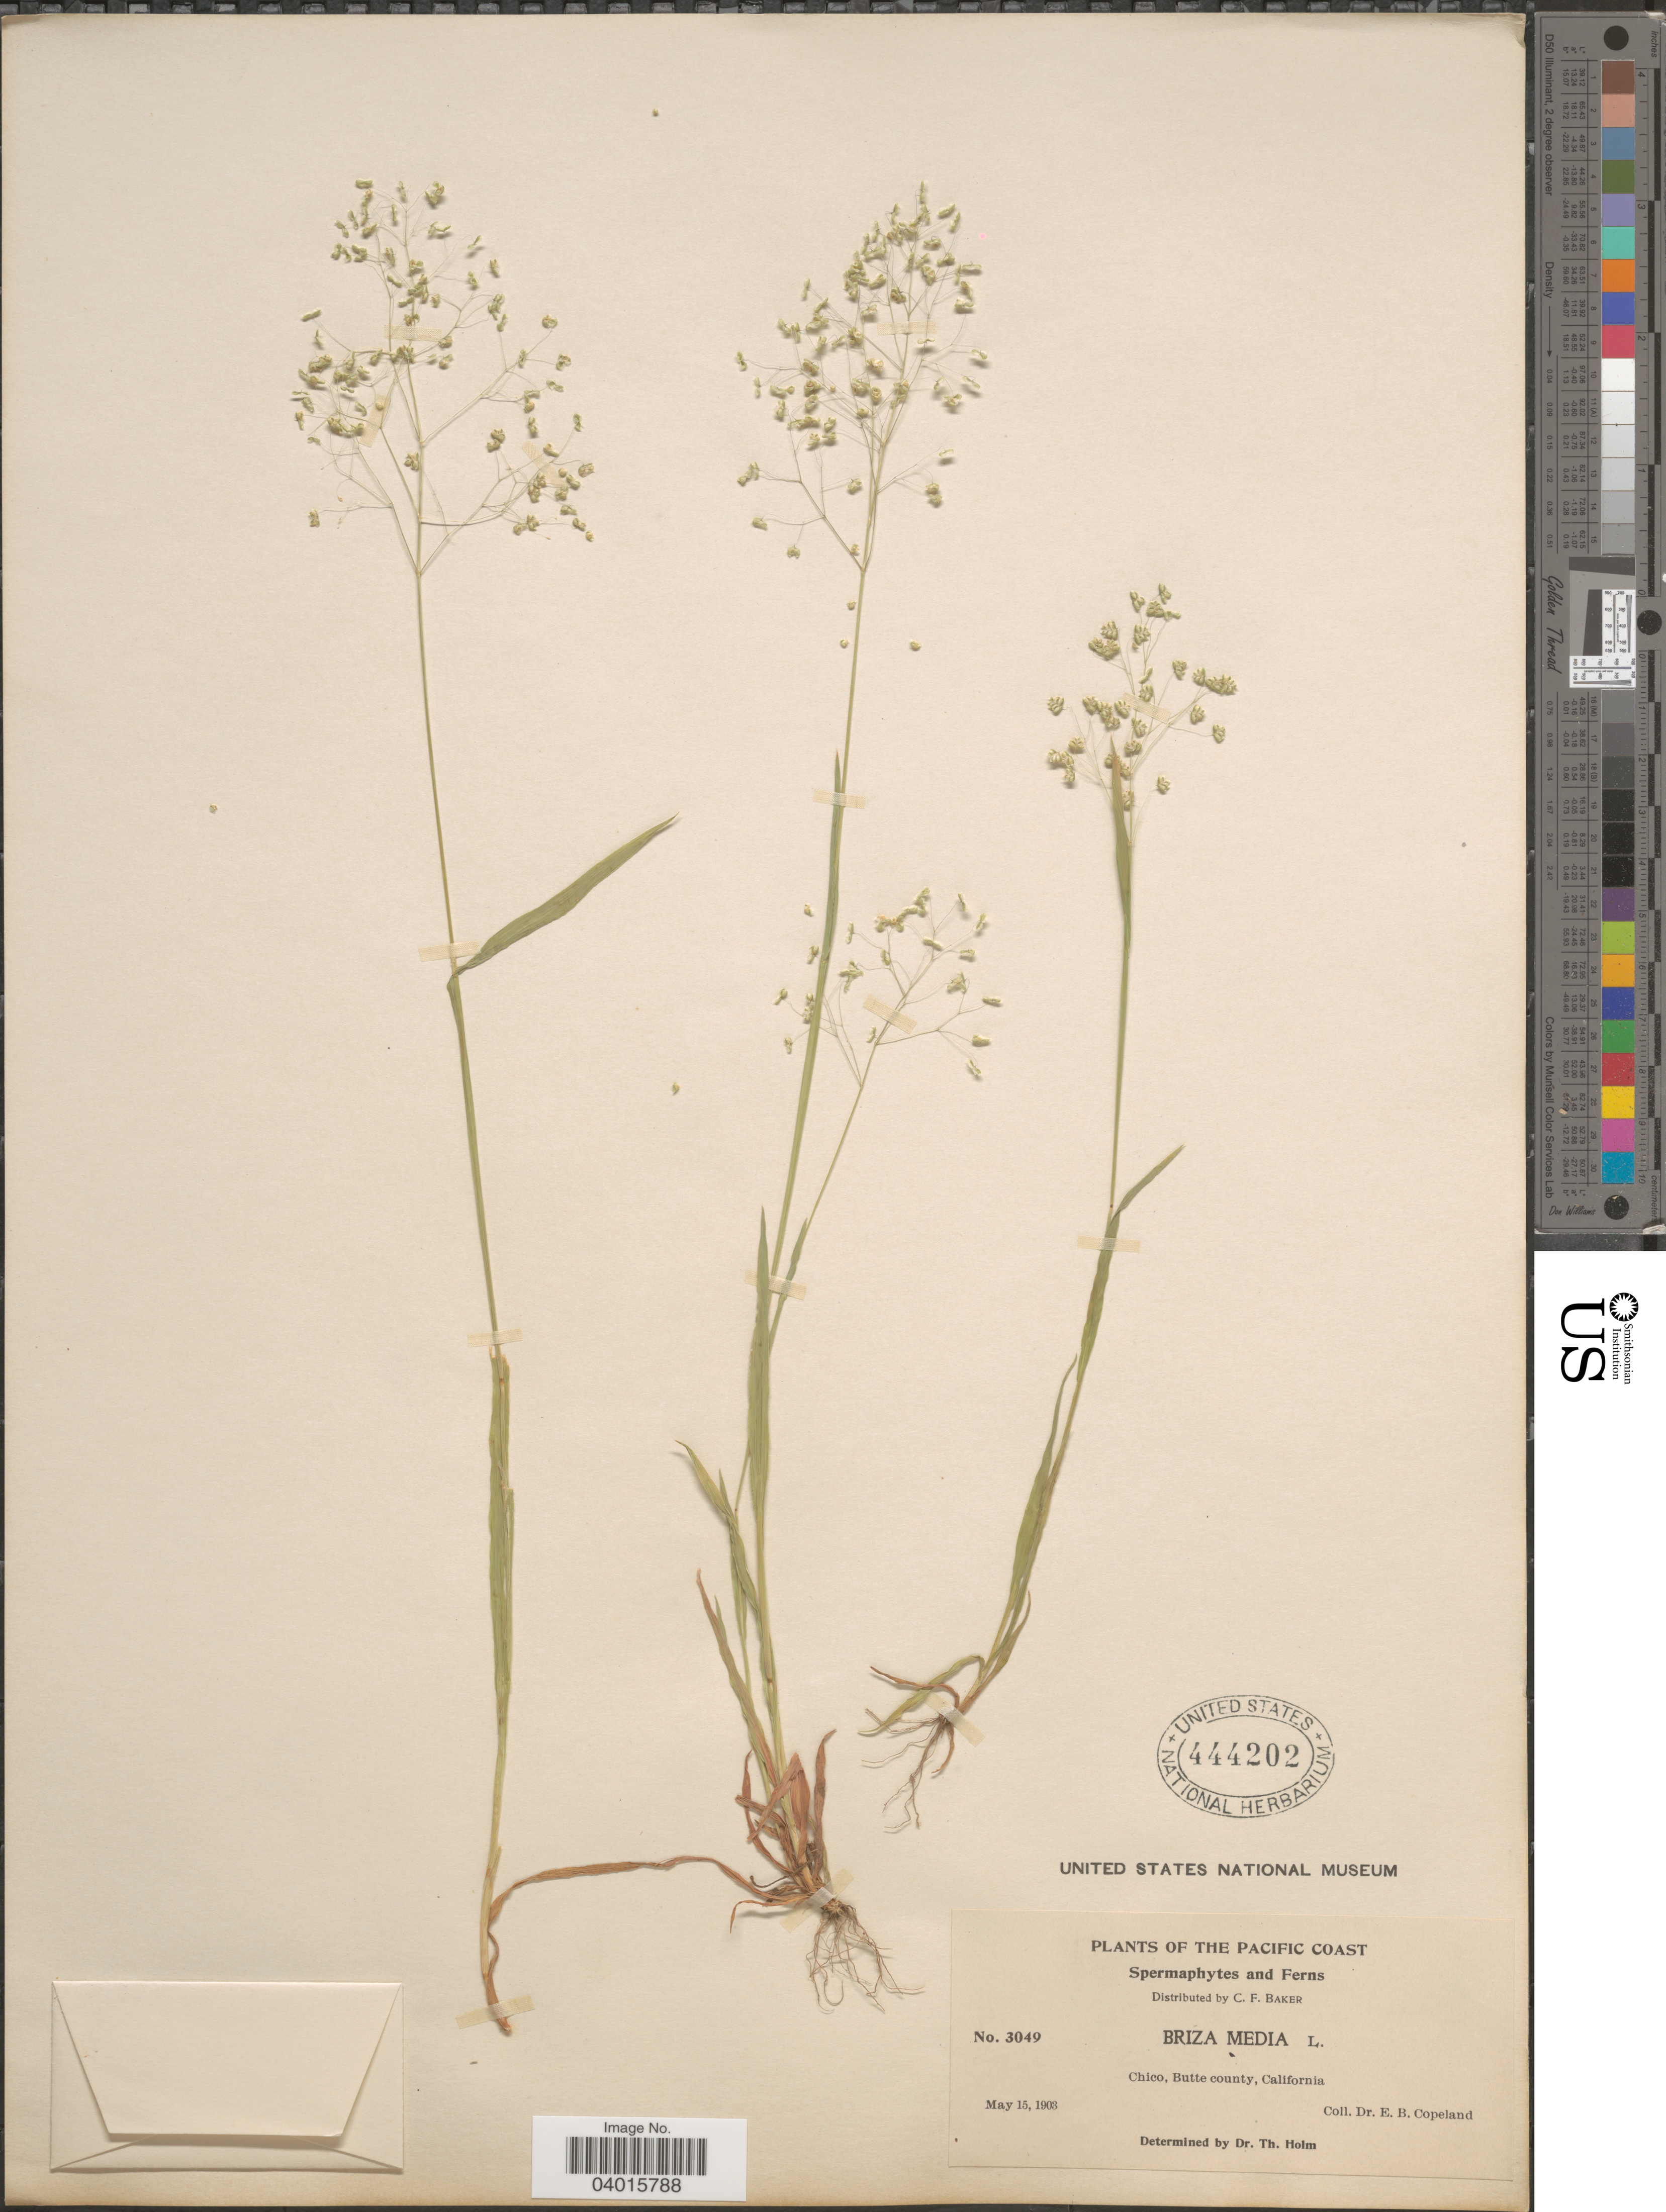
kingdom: Plantae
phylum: Tracheophyta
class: Liliopsida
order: Poales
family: Poaceae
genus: Briza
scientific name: Briza minor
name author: L.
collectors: E. B. Copeland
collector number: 3049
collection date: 1903-05-15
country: United States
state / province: California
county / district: Butte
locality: The Pacific Coast. Chico, Butte county.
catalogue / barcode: US 444202